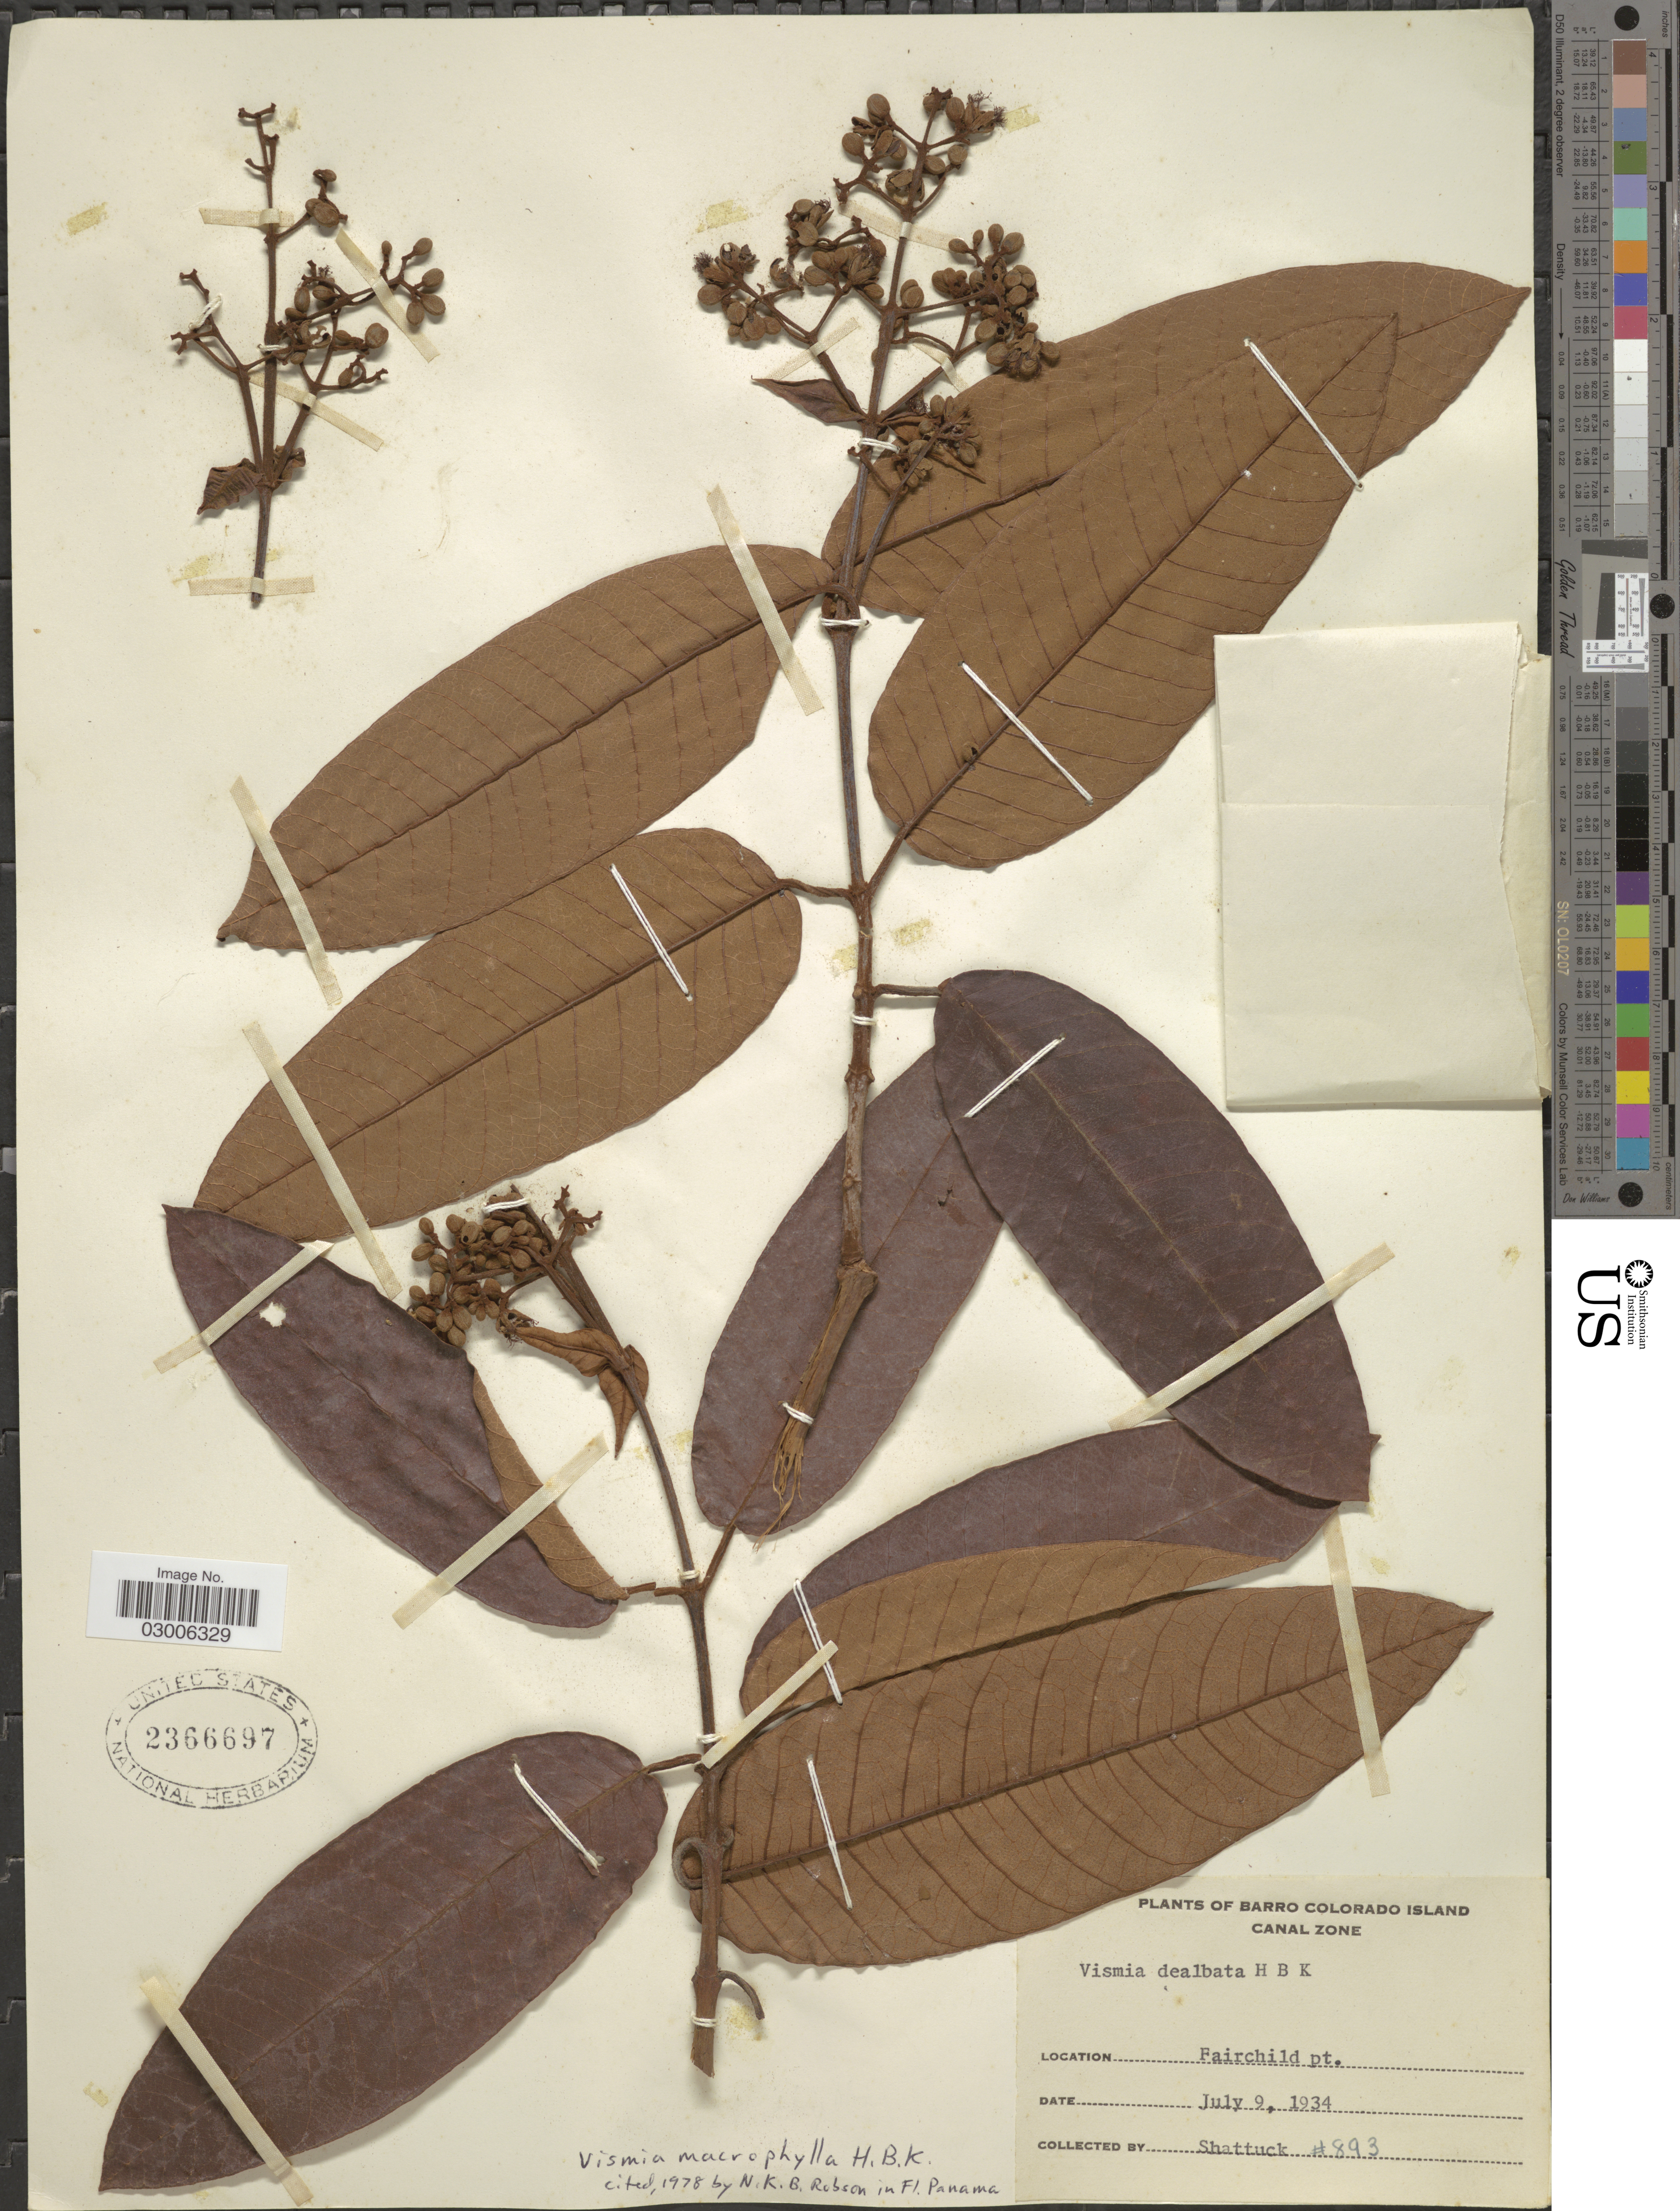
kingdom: Plantae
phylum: Tracheophyta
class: Magnoliopsida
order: Malpighiales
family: Hypericaceae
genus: Vismia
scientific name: Vismia macrophylla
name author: Kunth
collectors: Shattuck, --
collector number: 893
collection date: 1934-07-09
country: Panama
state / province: Panamá Oeste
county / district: Canal Zone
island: Barro Colorado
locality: Barro Colorado Island. Canal Zone. Fairchild pt.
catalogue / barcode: US 2366697